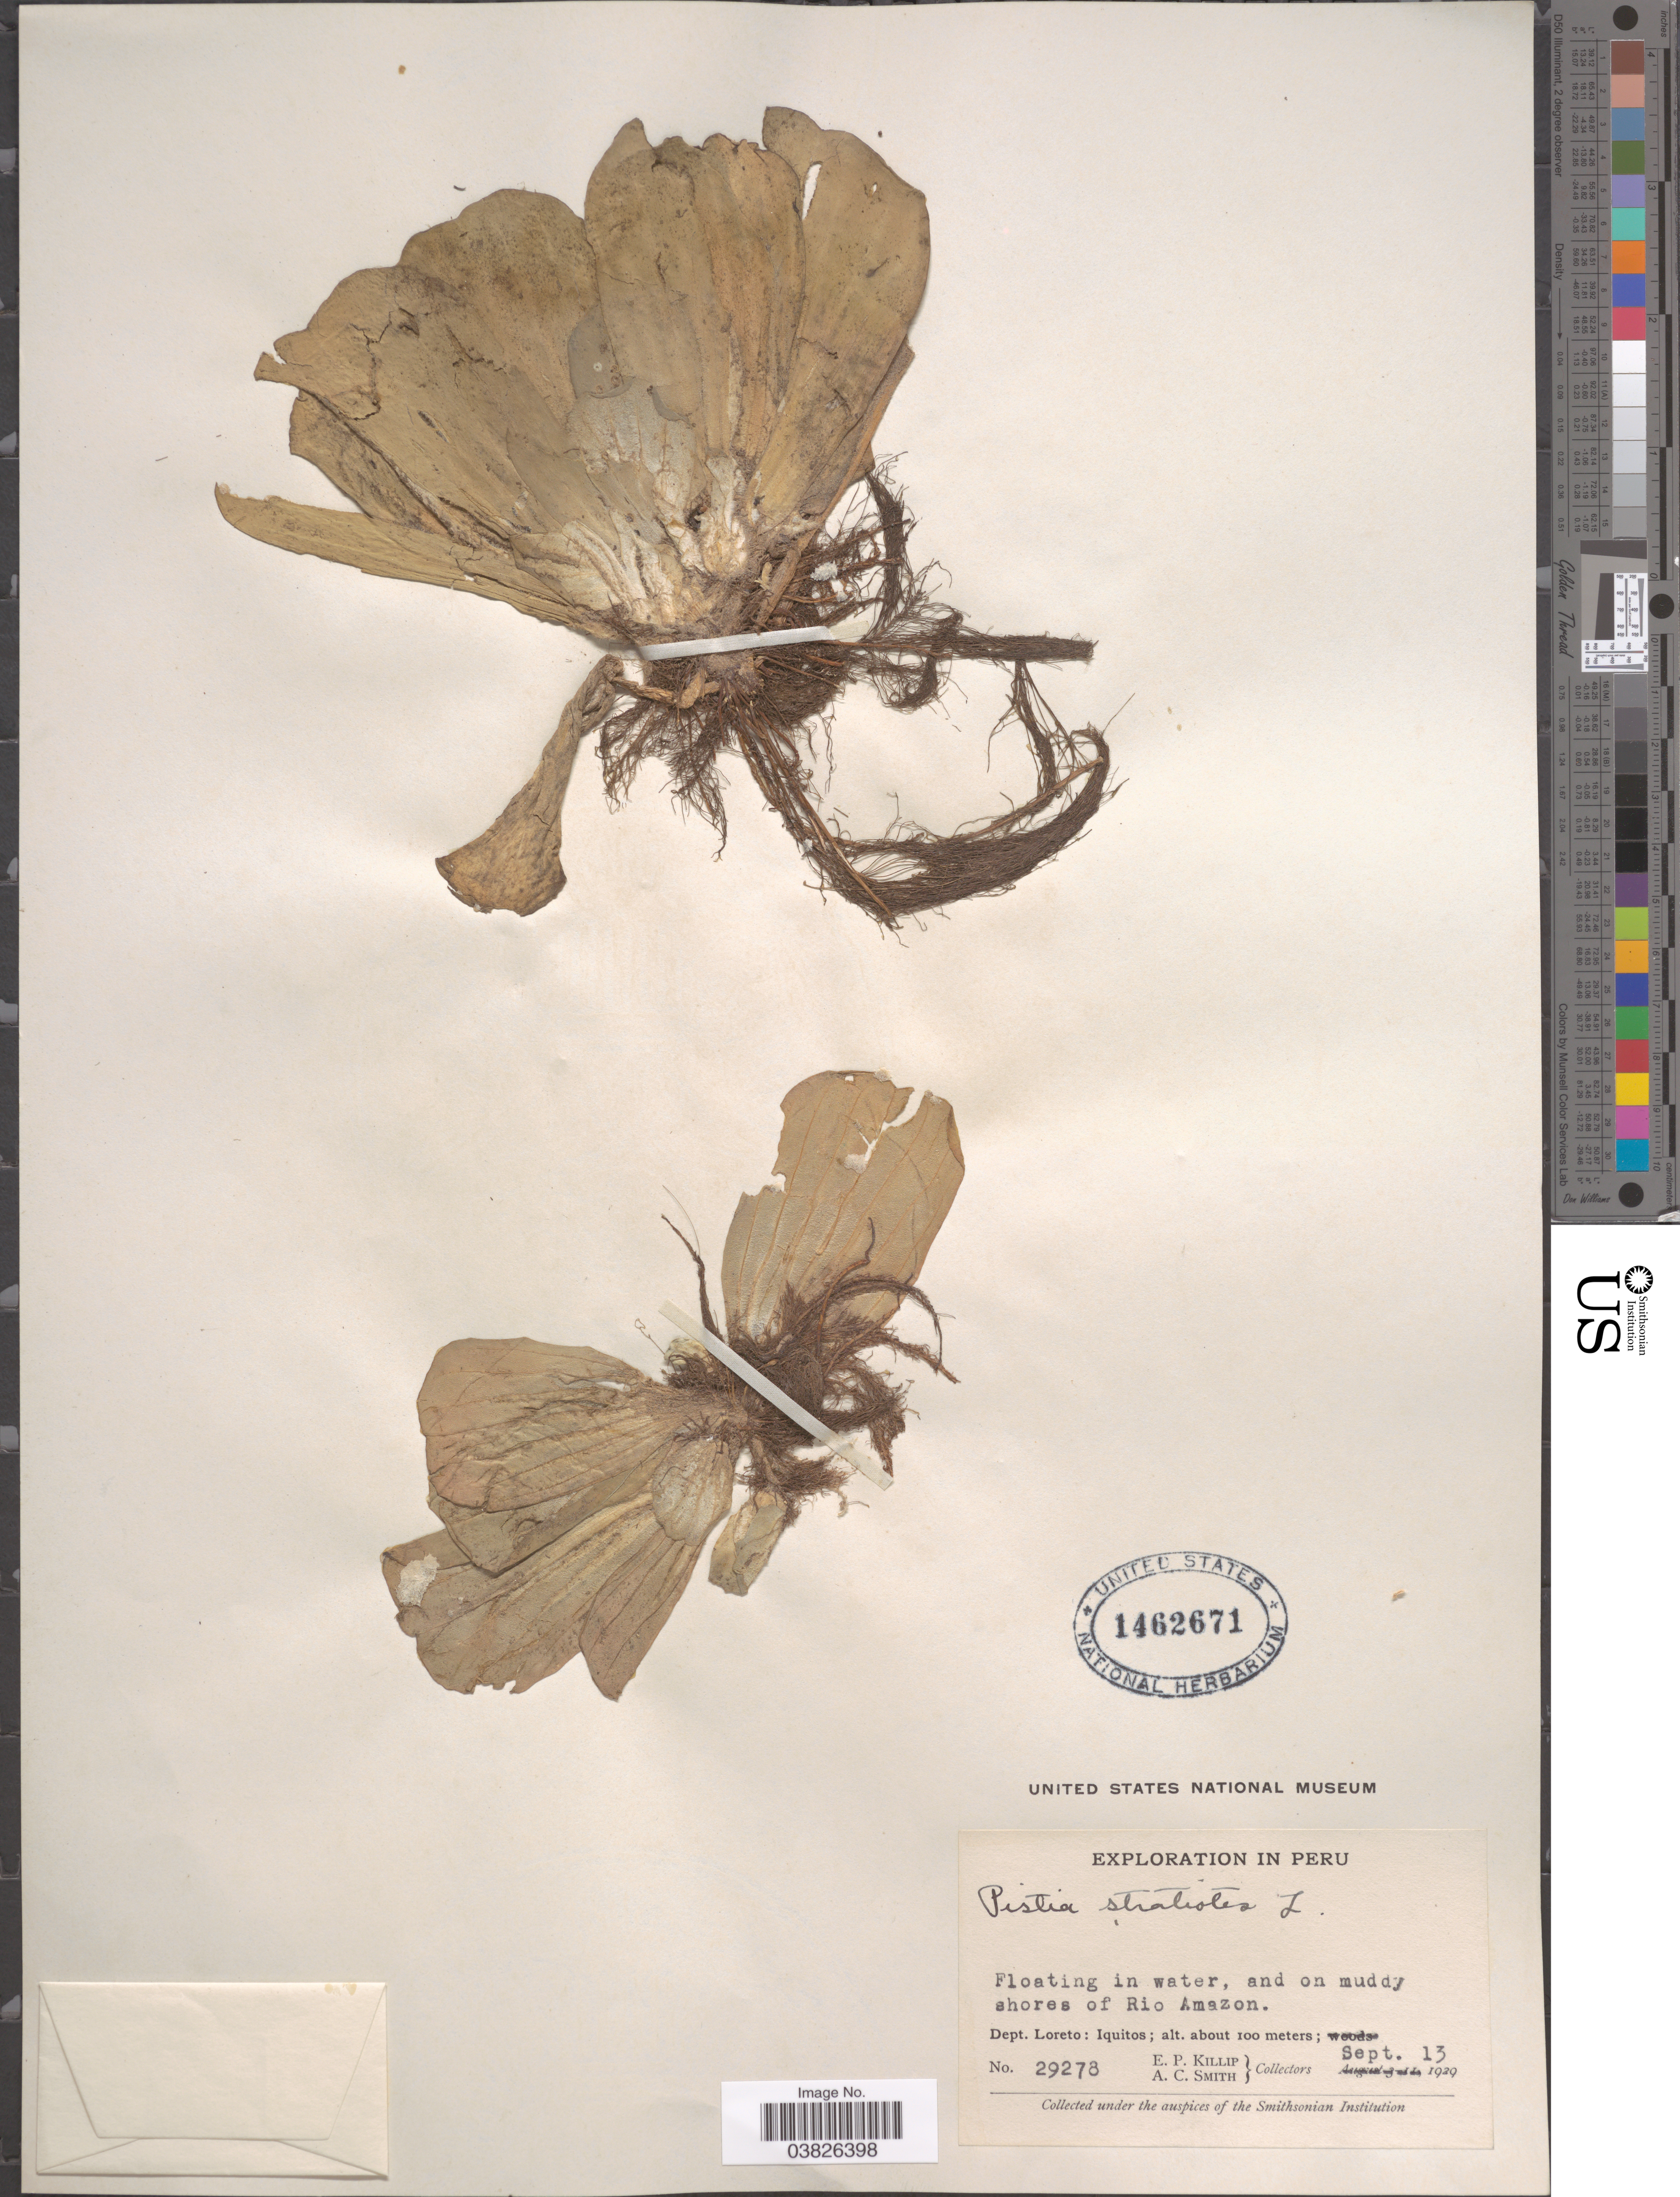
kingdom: Plantae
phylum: Tracheophyta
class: Liliopsida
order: Alismatales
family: Araceae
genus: Pistia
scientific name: Pistia stratiotes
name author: L.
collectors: E. P. Killip & A. C. Smith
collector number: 29278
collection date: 1929-09-13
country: Peru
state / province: Loreto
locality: On muddy shores of Rio Amazon. Dept. Loreto: Iquitos.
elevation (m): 100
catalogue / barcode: US 1462671